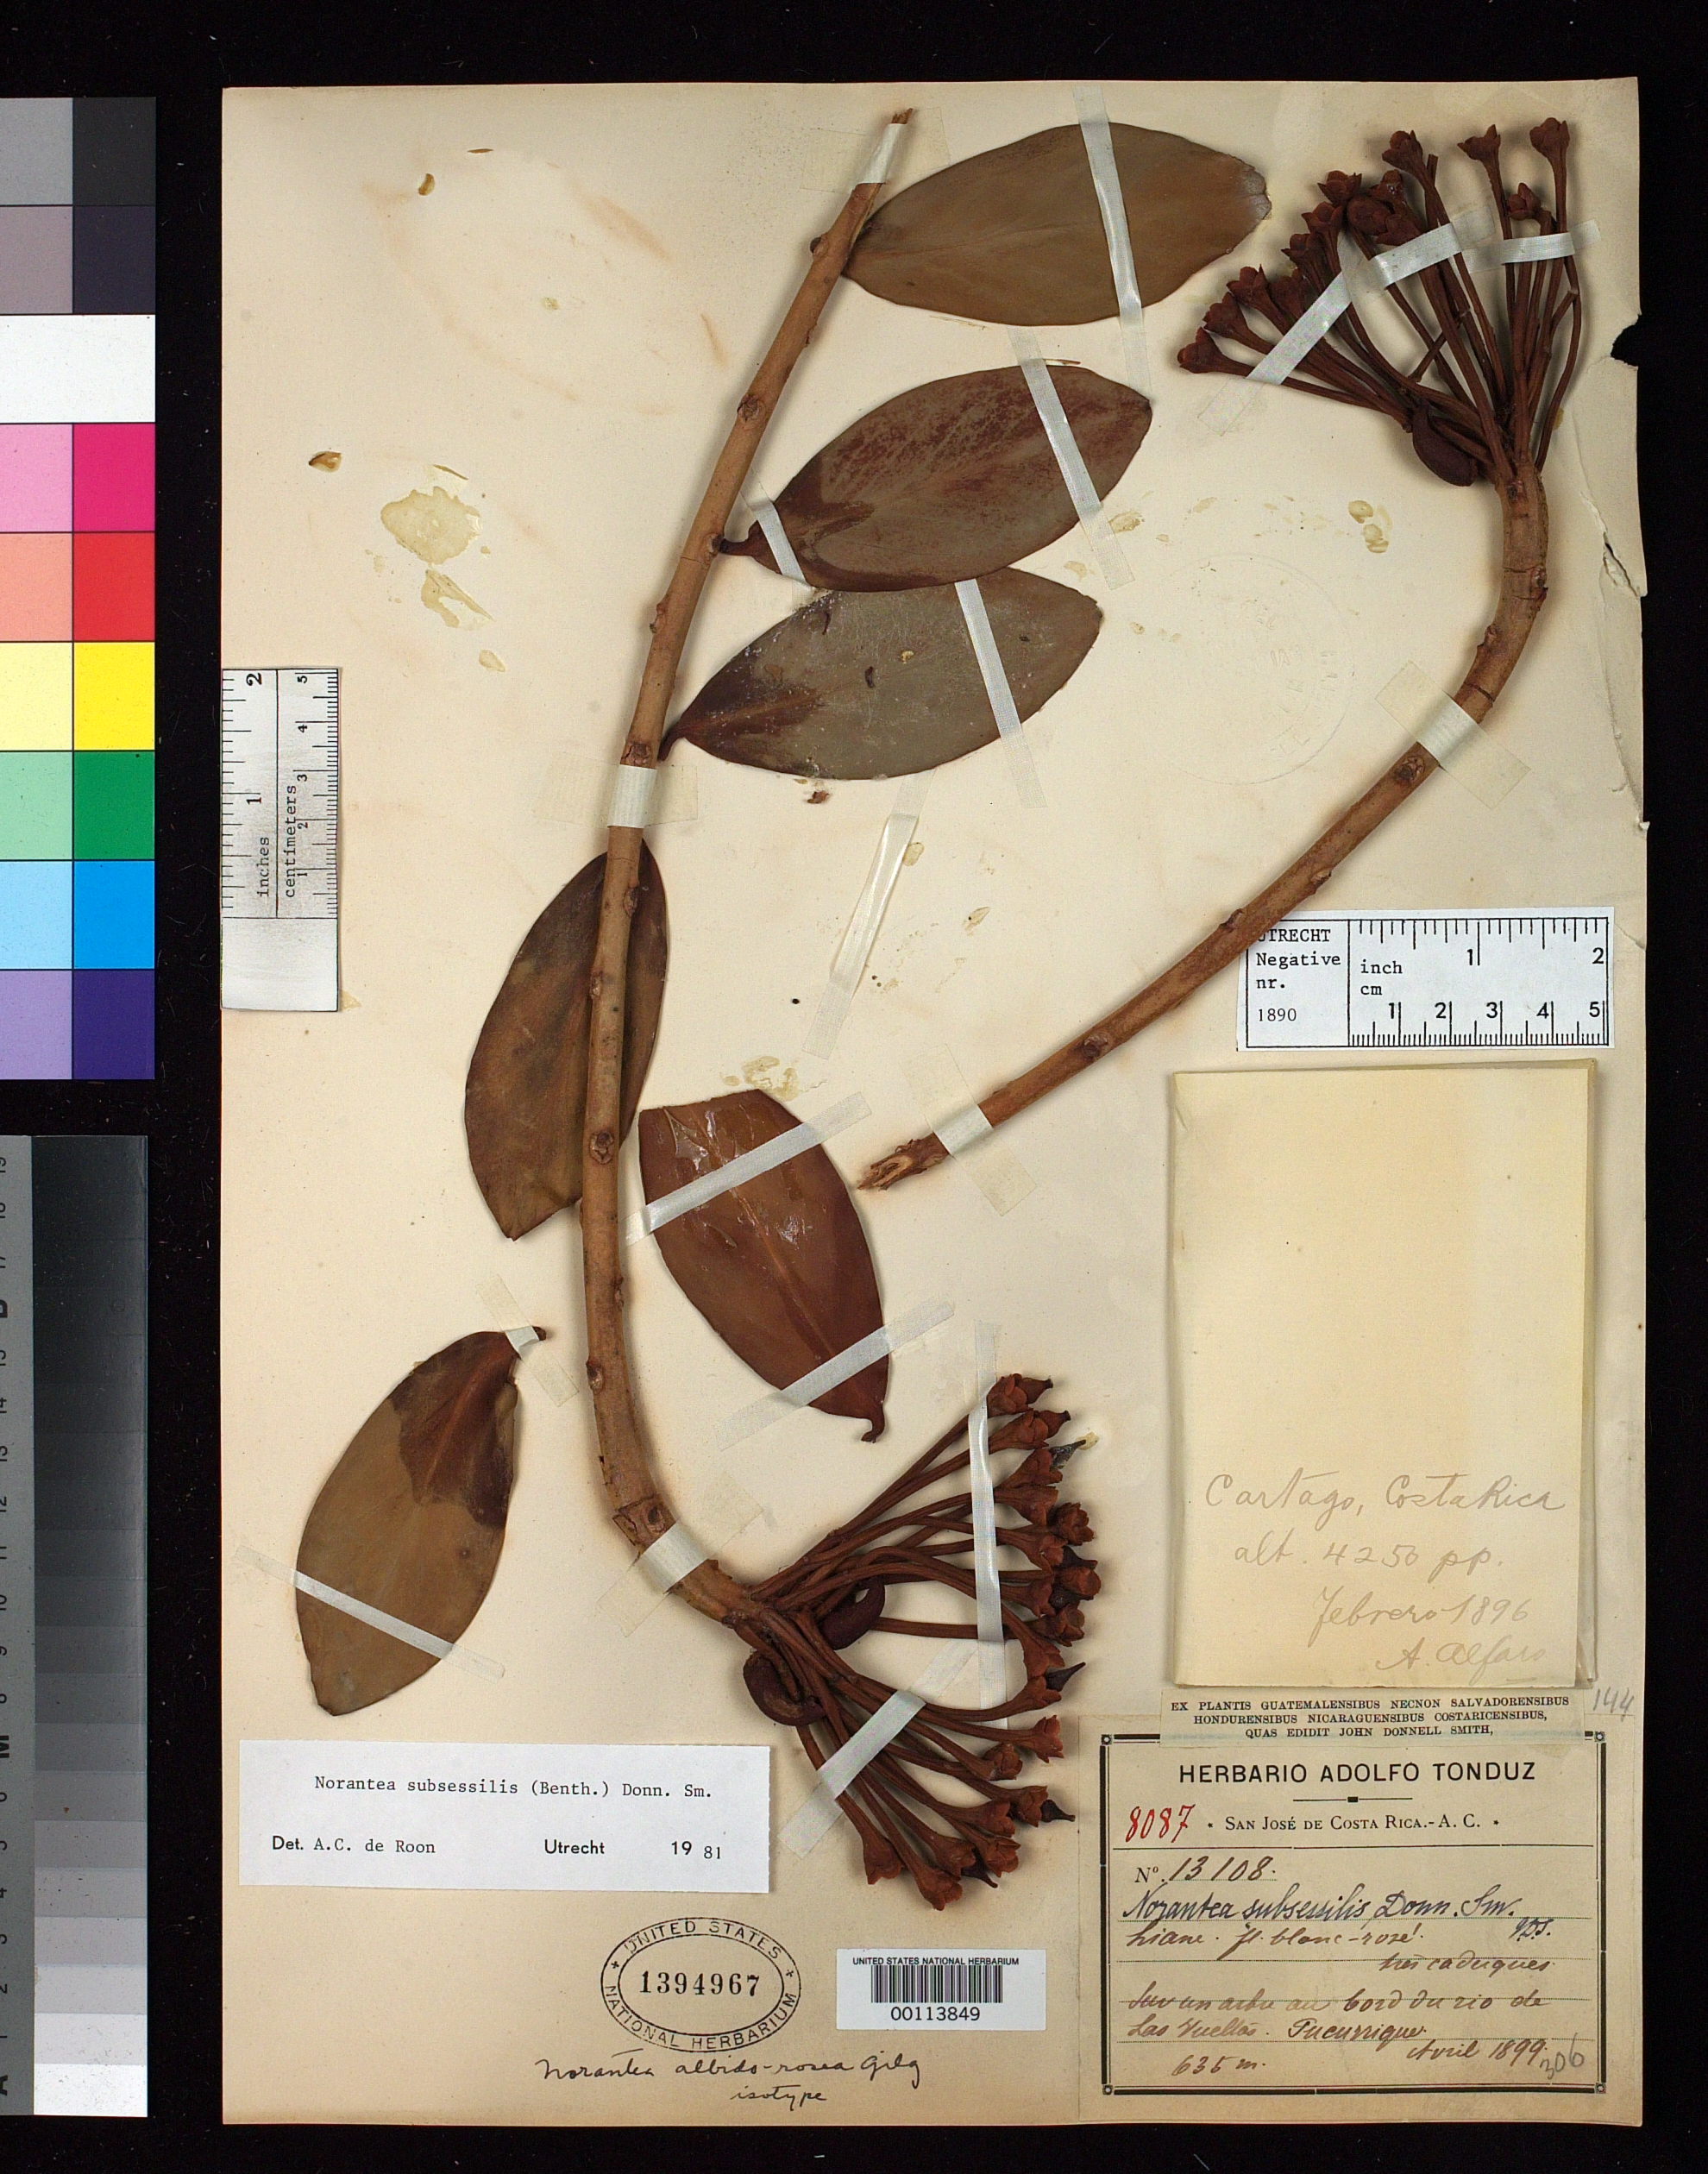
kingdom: Plantae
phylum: Tracheophyta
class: Magnoliopsida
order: Ericales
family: Marcgraviaceae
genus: Norantea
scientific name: Norantea albido-rosea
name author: Gilg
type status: Isotype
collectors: A. Tonduz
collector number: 13108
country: Costa Rica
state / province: San José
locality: Rio de las Vueltas, Tucurrique.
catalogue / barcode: US 1394967